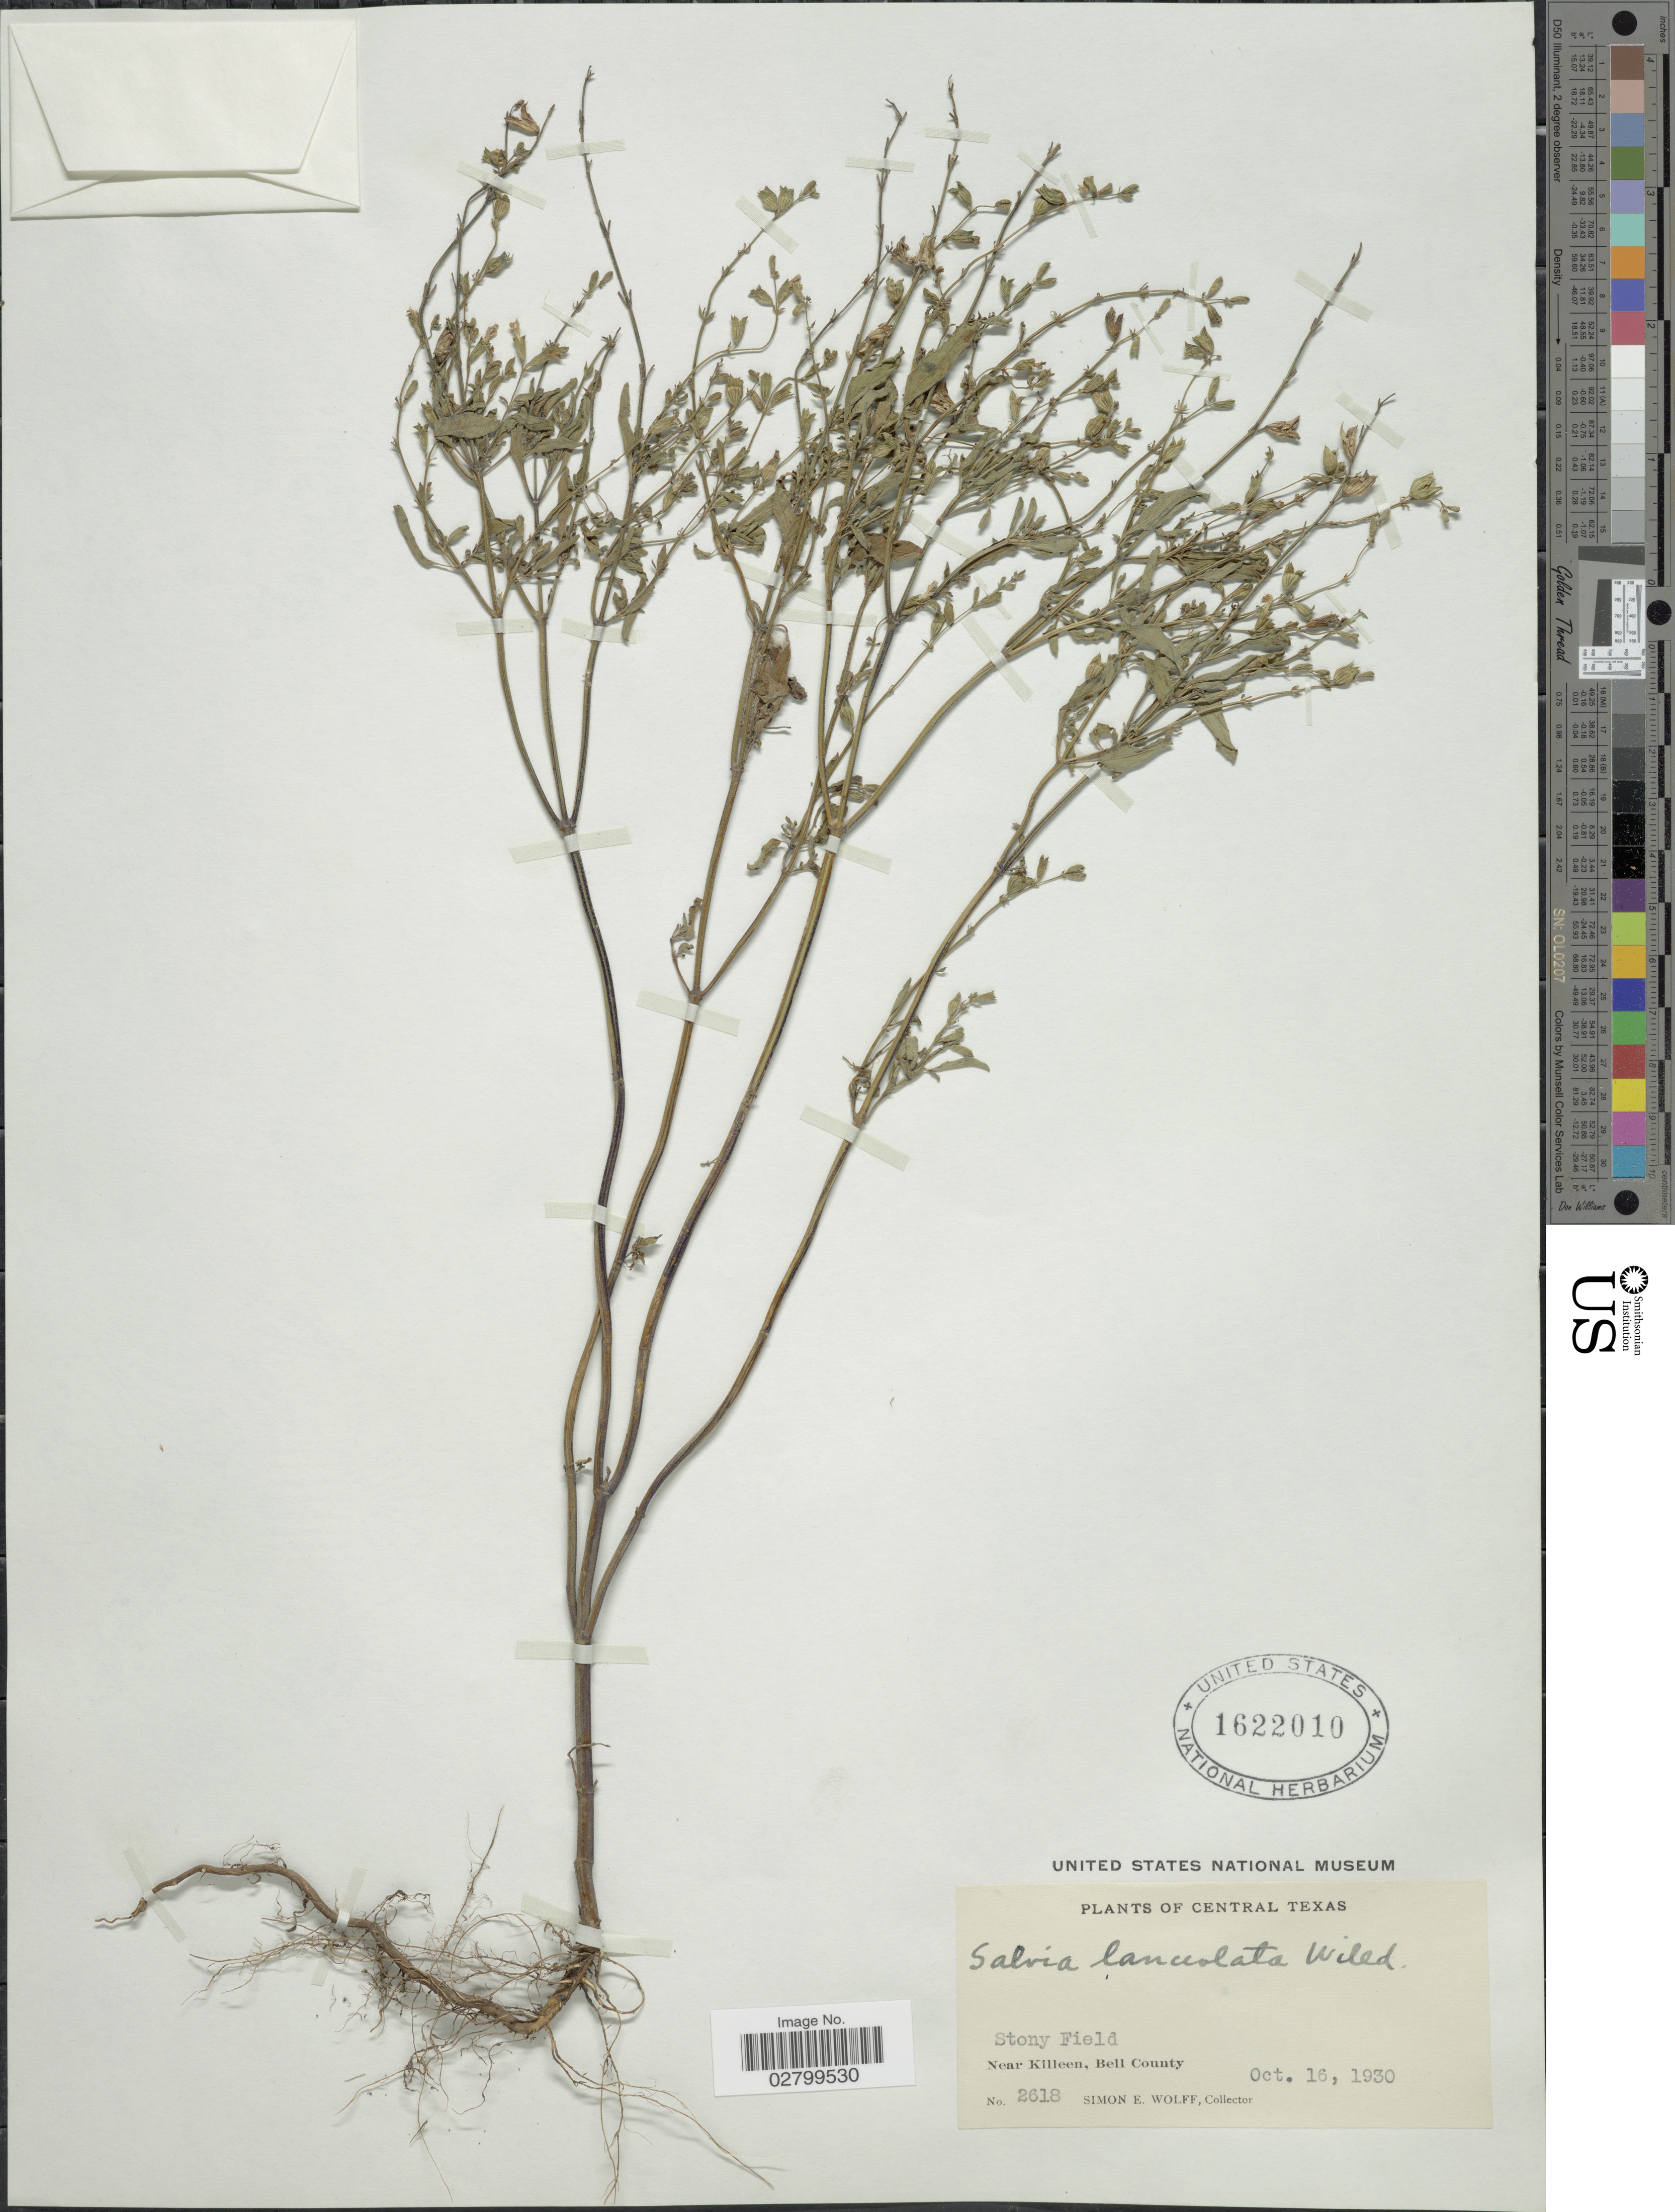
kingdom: Plantae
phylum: Tracheophyta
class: Magnoliopsida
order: Lamiales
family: Lamiaceae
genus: Salvia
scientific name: Salvia lanceolata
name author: Brouss.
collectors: S. E. Wolff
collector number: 2618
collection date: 1930-10-16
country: United States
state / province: Texas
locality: Central Texas. Stony Field. Near Killeen, Bell County.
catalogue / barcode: US 1622010